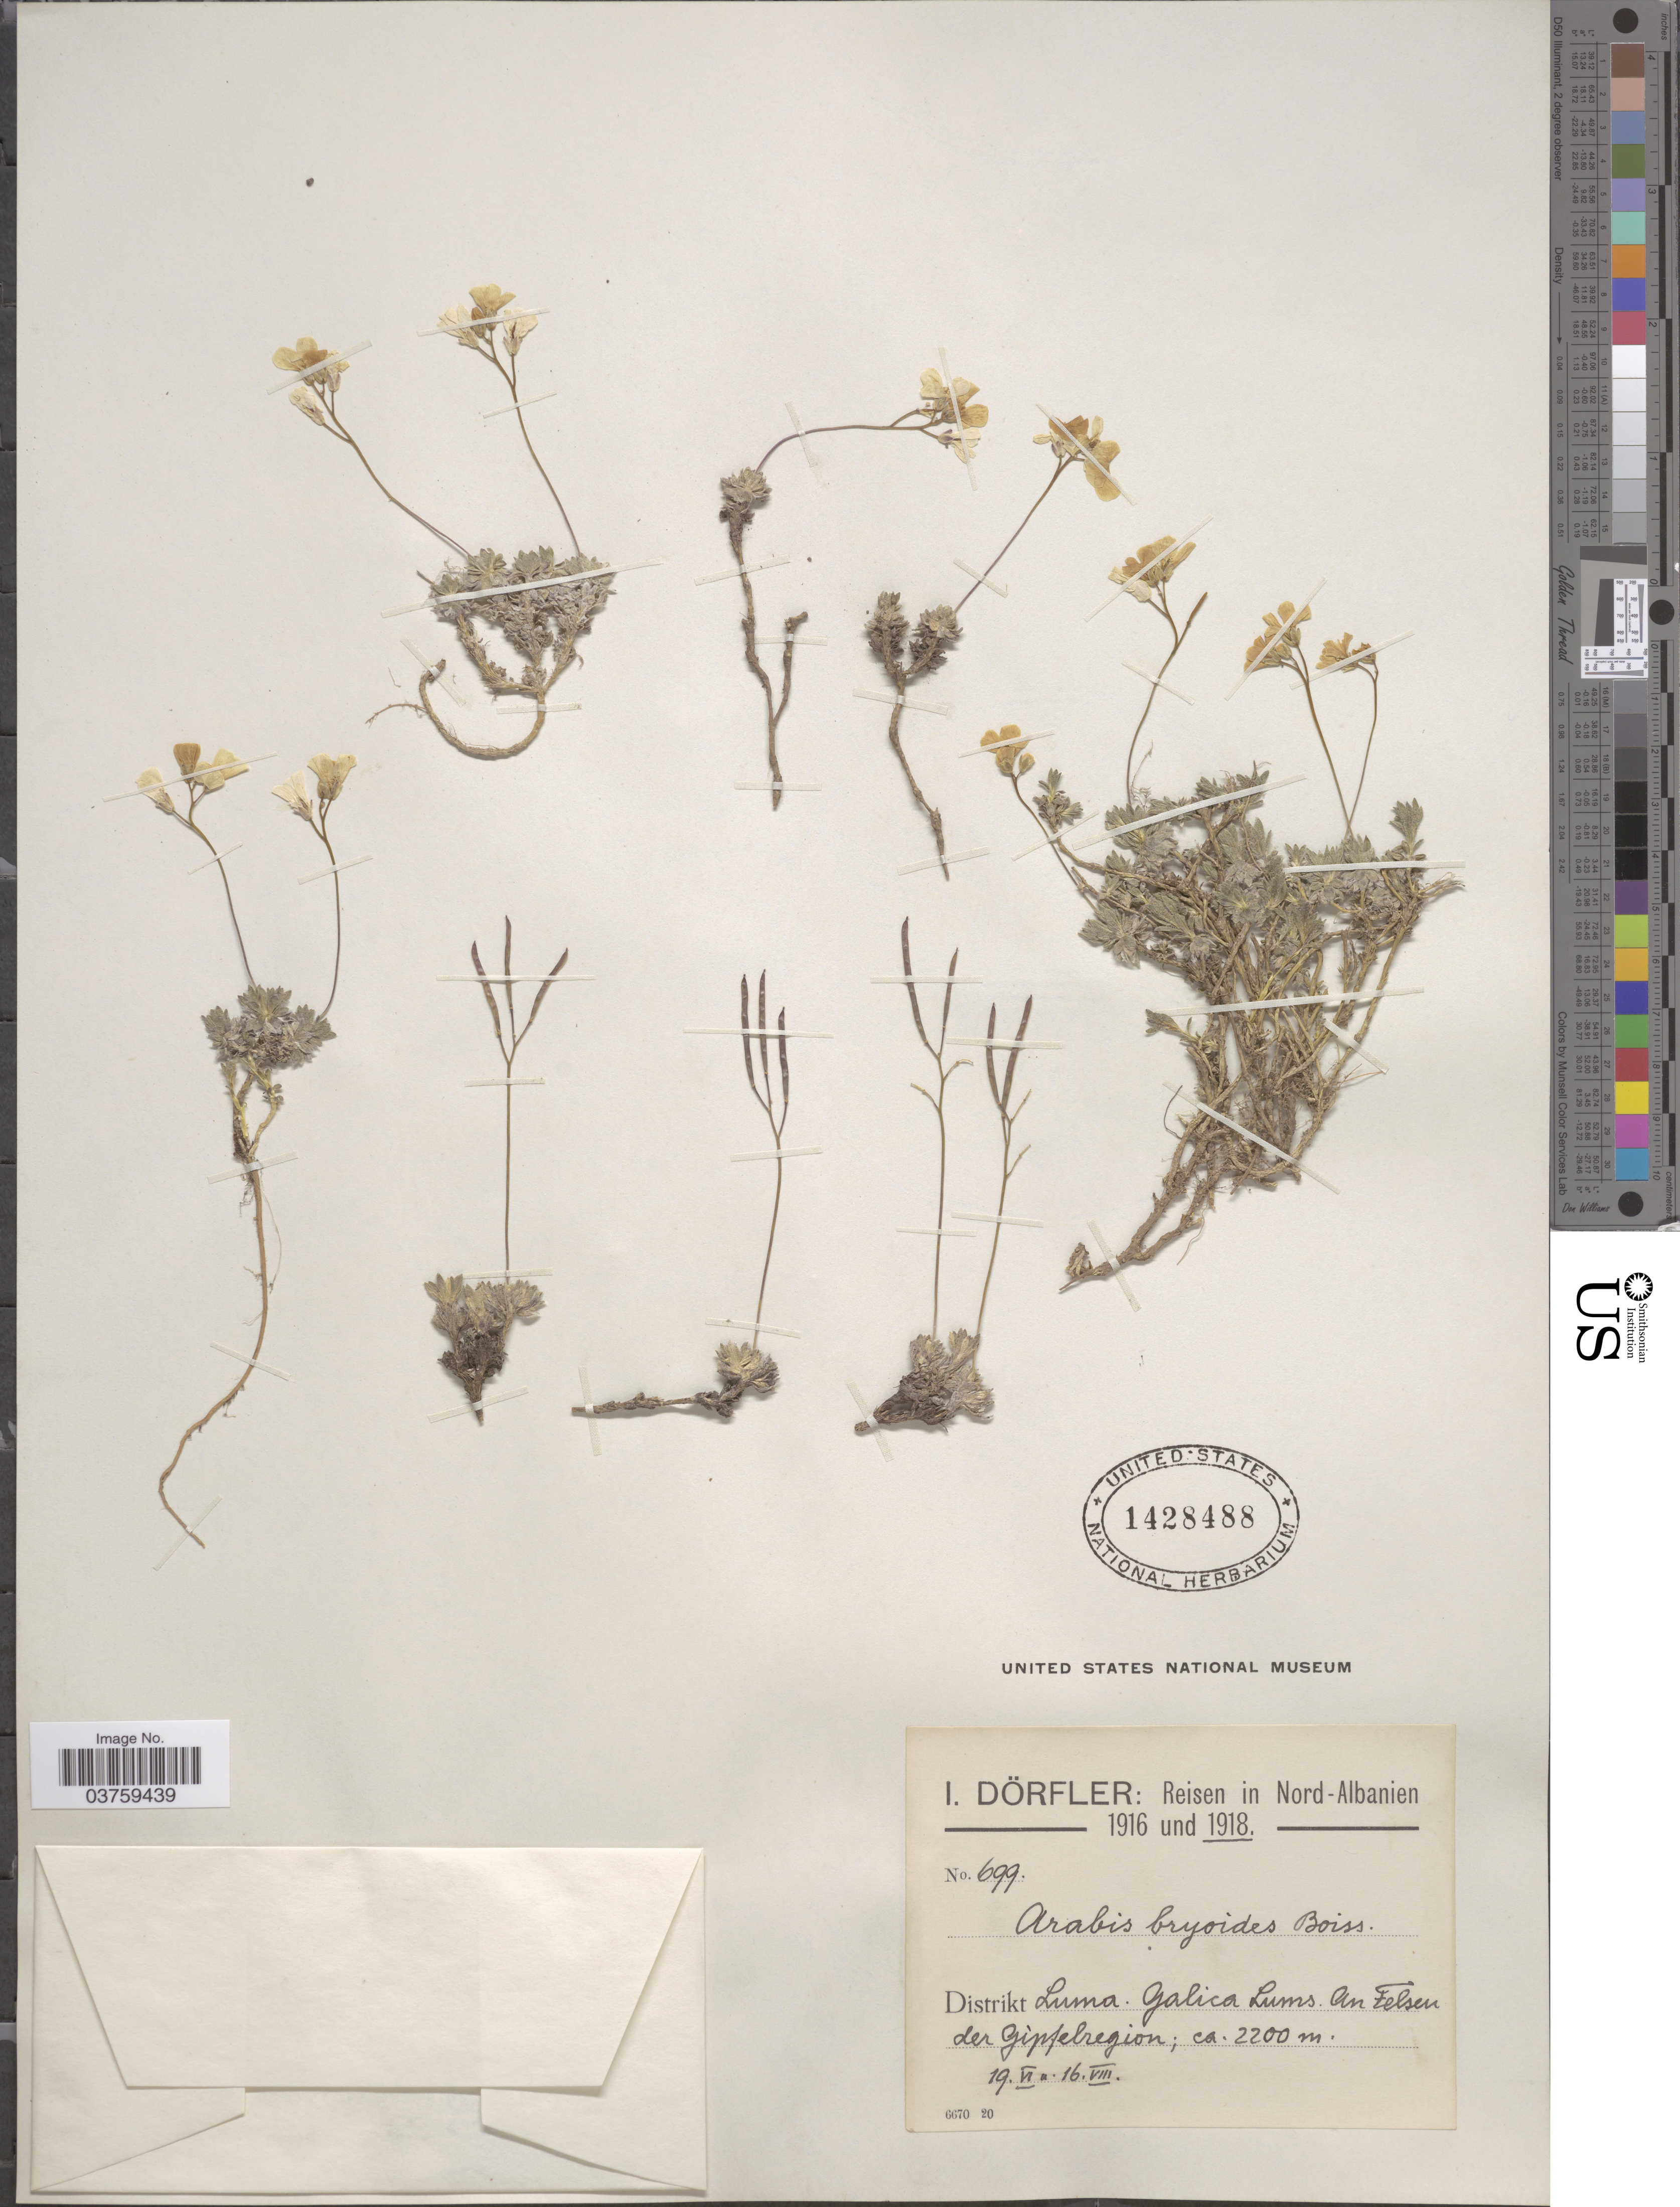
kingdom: Plantae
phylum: Tracheophyta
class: Magnoliopsida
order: Brassicales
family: Brassicaceae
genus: Arabis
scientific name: Arabis bryoides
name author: Boiss.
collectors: I. Dörfler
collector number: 699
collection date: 1918-06-19/1918-08-16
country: Albania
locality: Nord-Albanien. Luma. Galica Lums. An Felsen der Gipfelregion.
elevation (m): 2200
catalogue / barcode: US 1428488